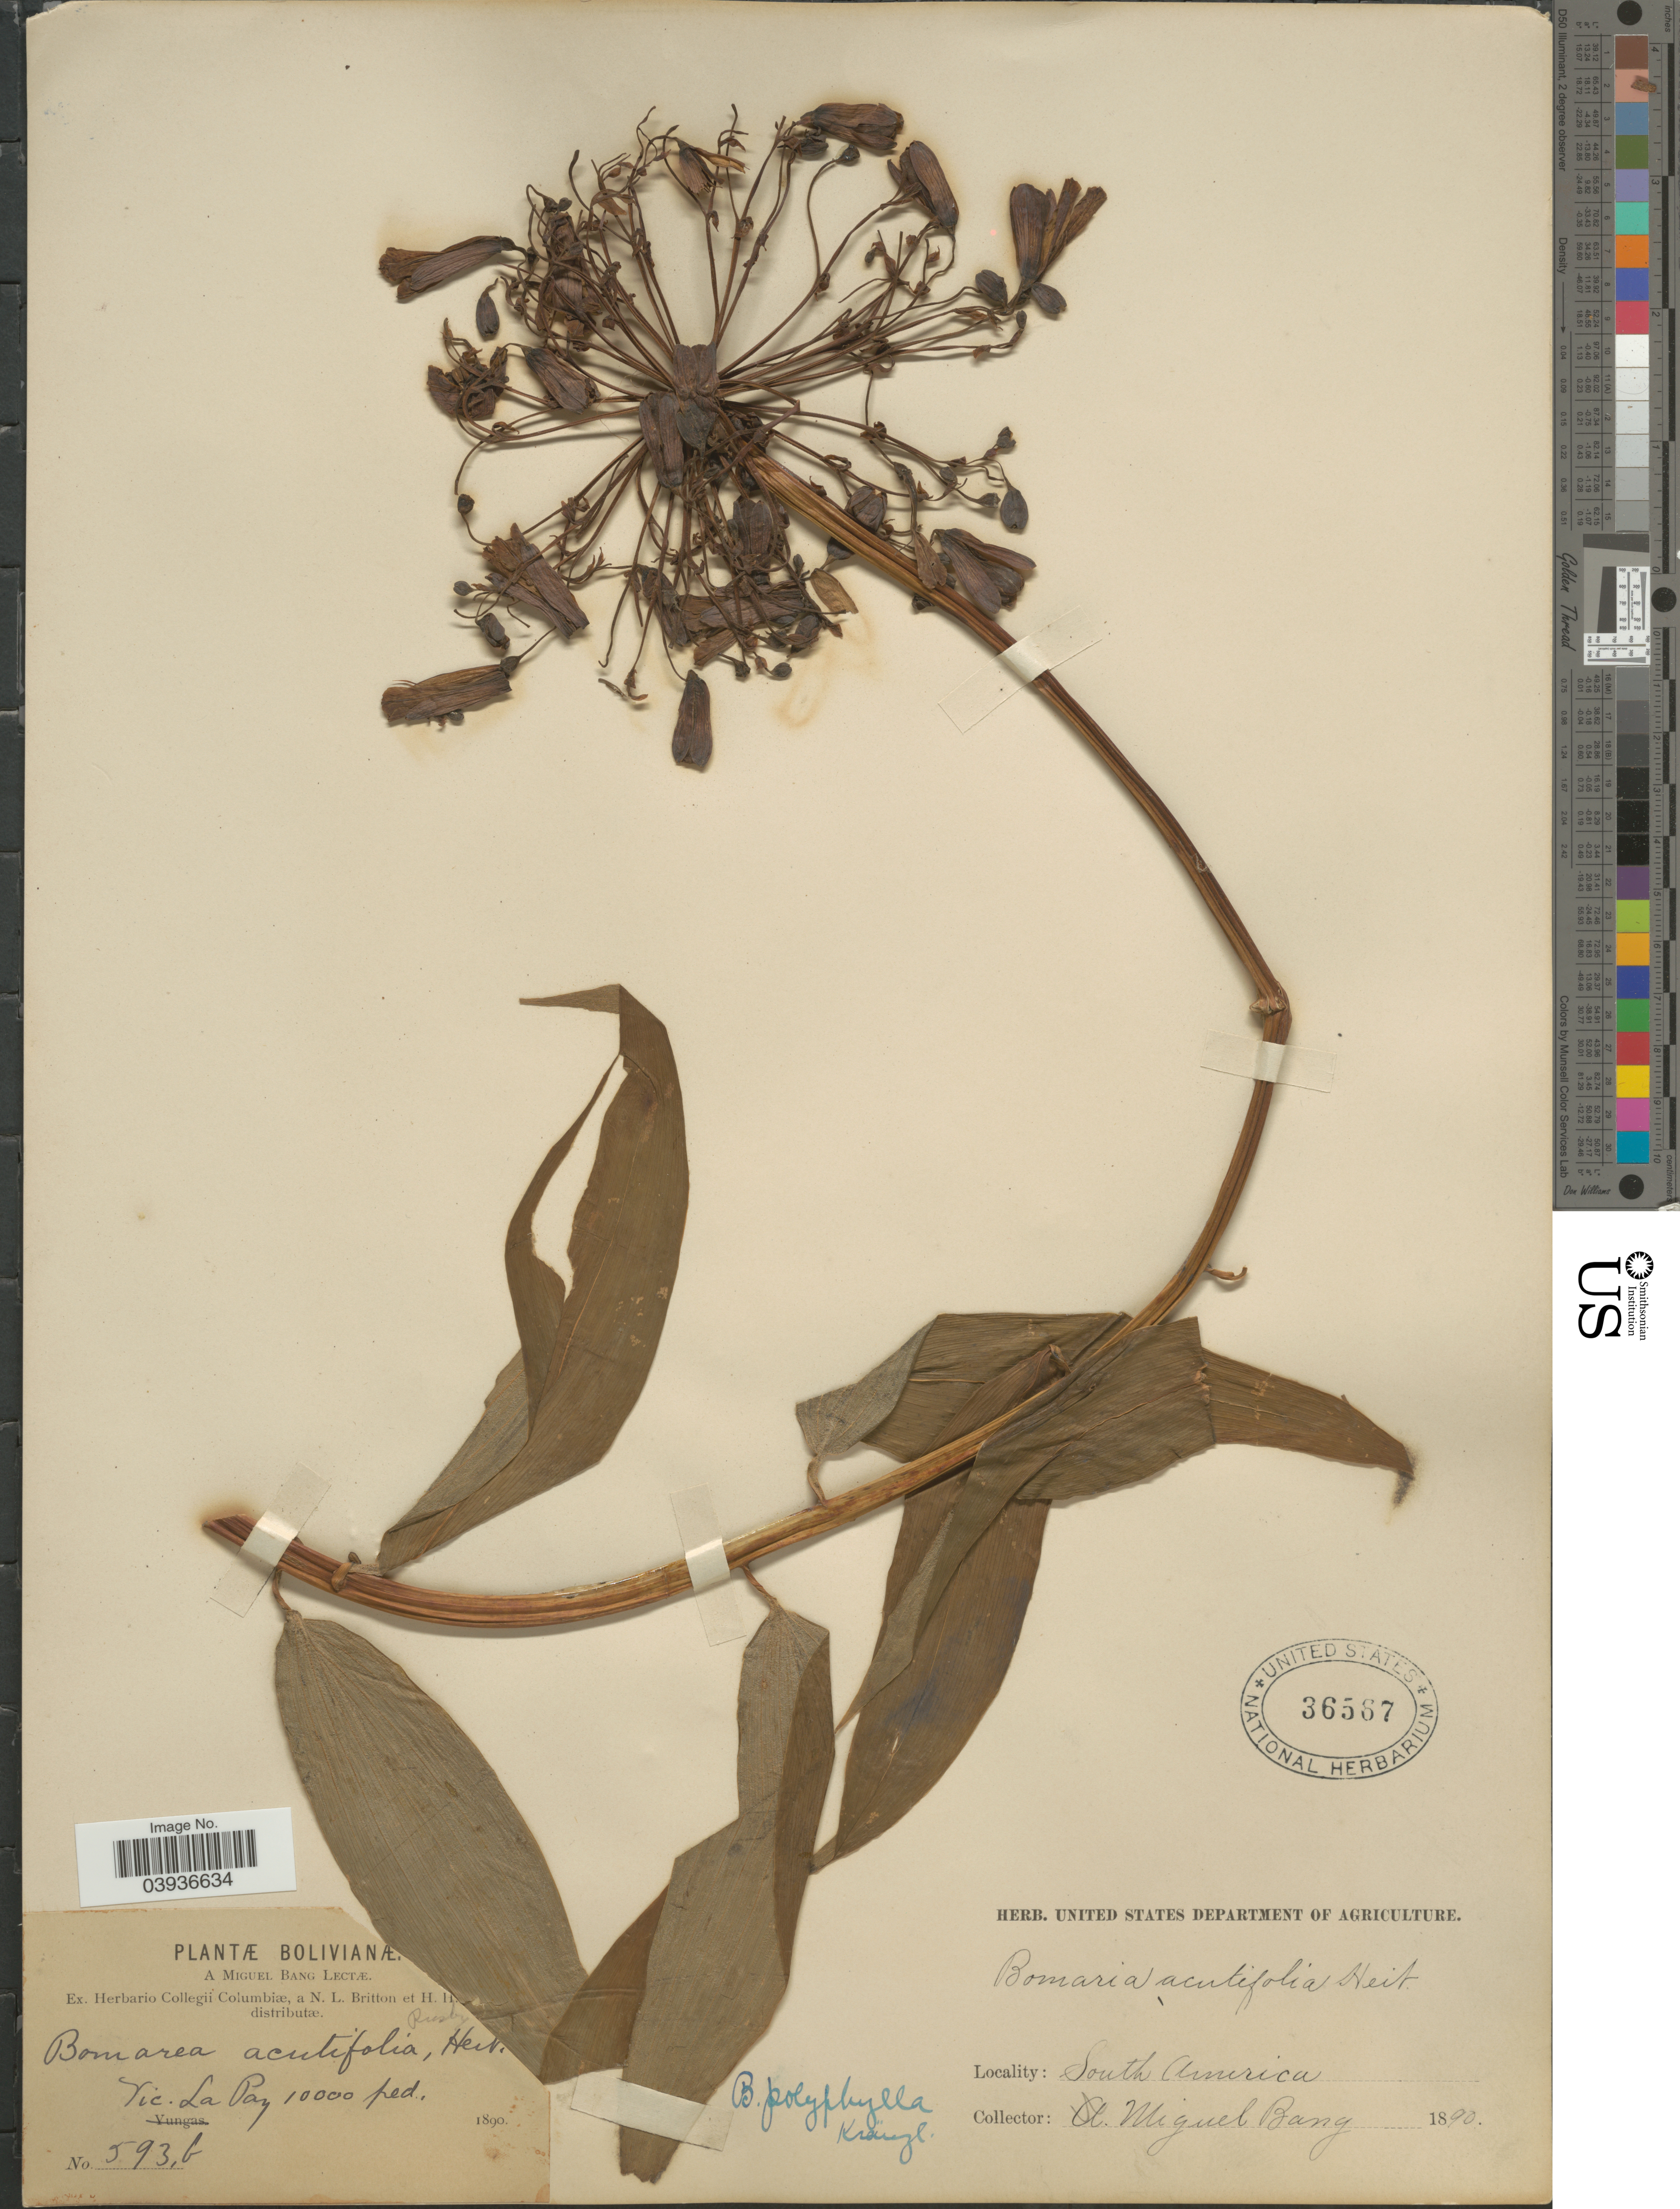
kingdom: Plantae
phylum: Tracheophyta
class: Liliopsida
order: Liliales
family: Alstroemeriaceae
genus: Bomarea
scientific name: Bomarea ovata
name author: (Cav.) Mirb.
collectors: M. Bang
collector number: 593b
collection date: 1890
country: Bolivia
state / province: La Paz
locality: Vic. La Paz.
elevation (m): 3048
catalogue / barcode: US 36567